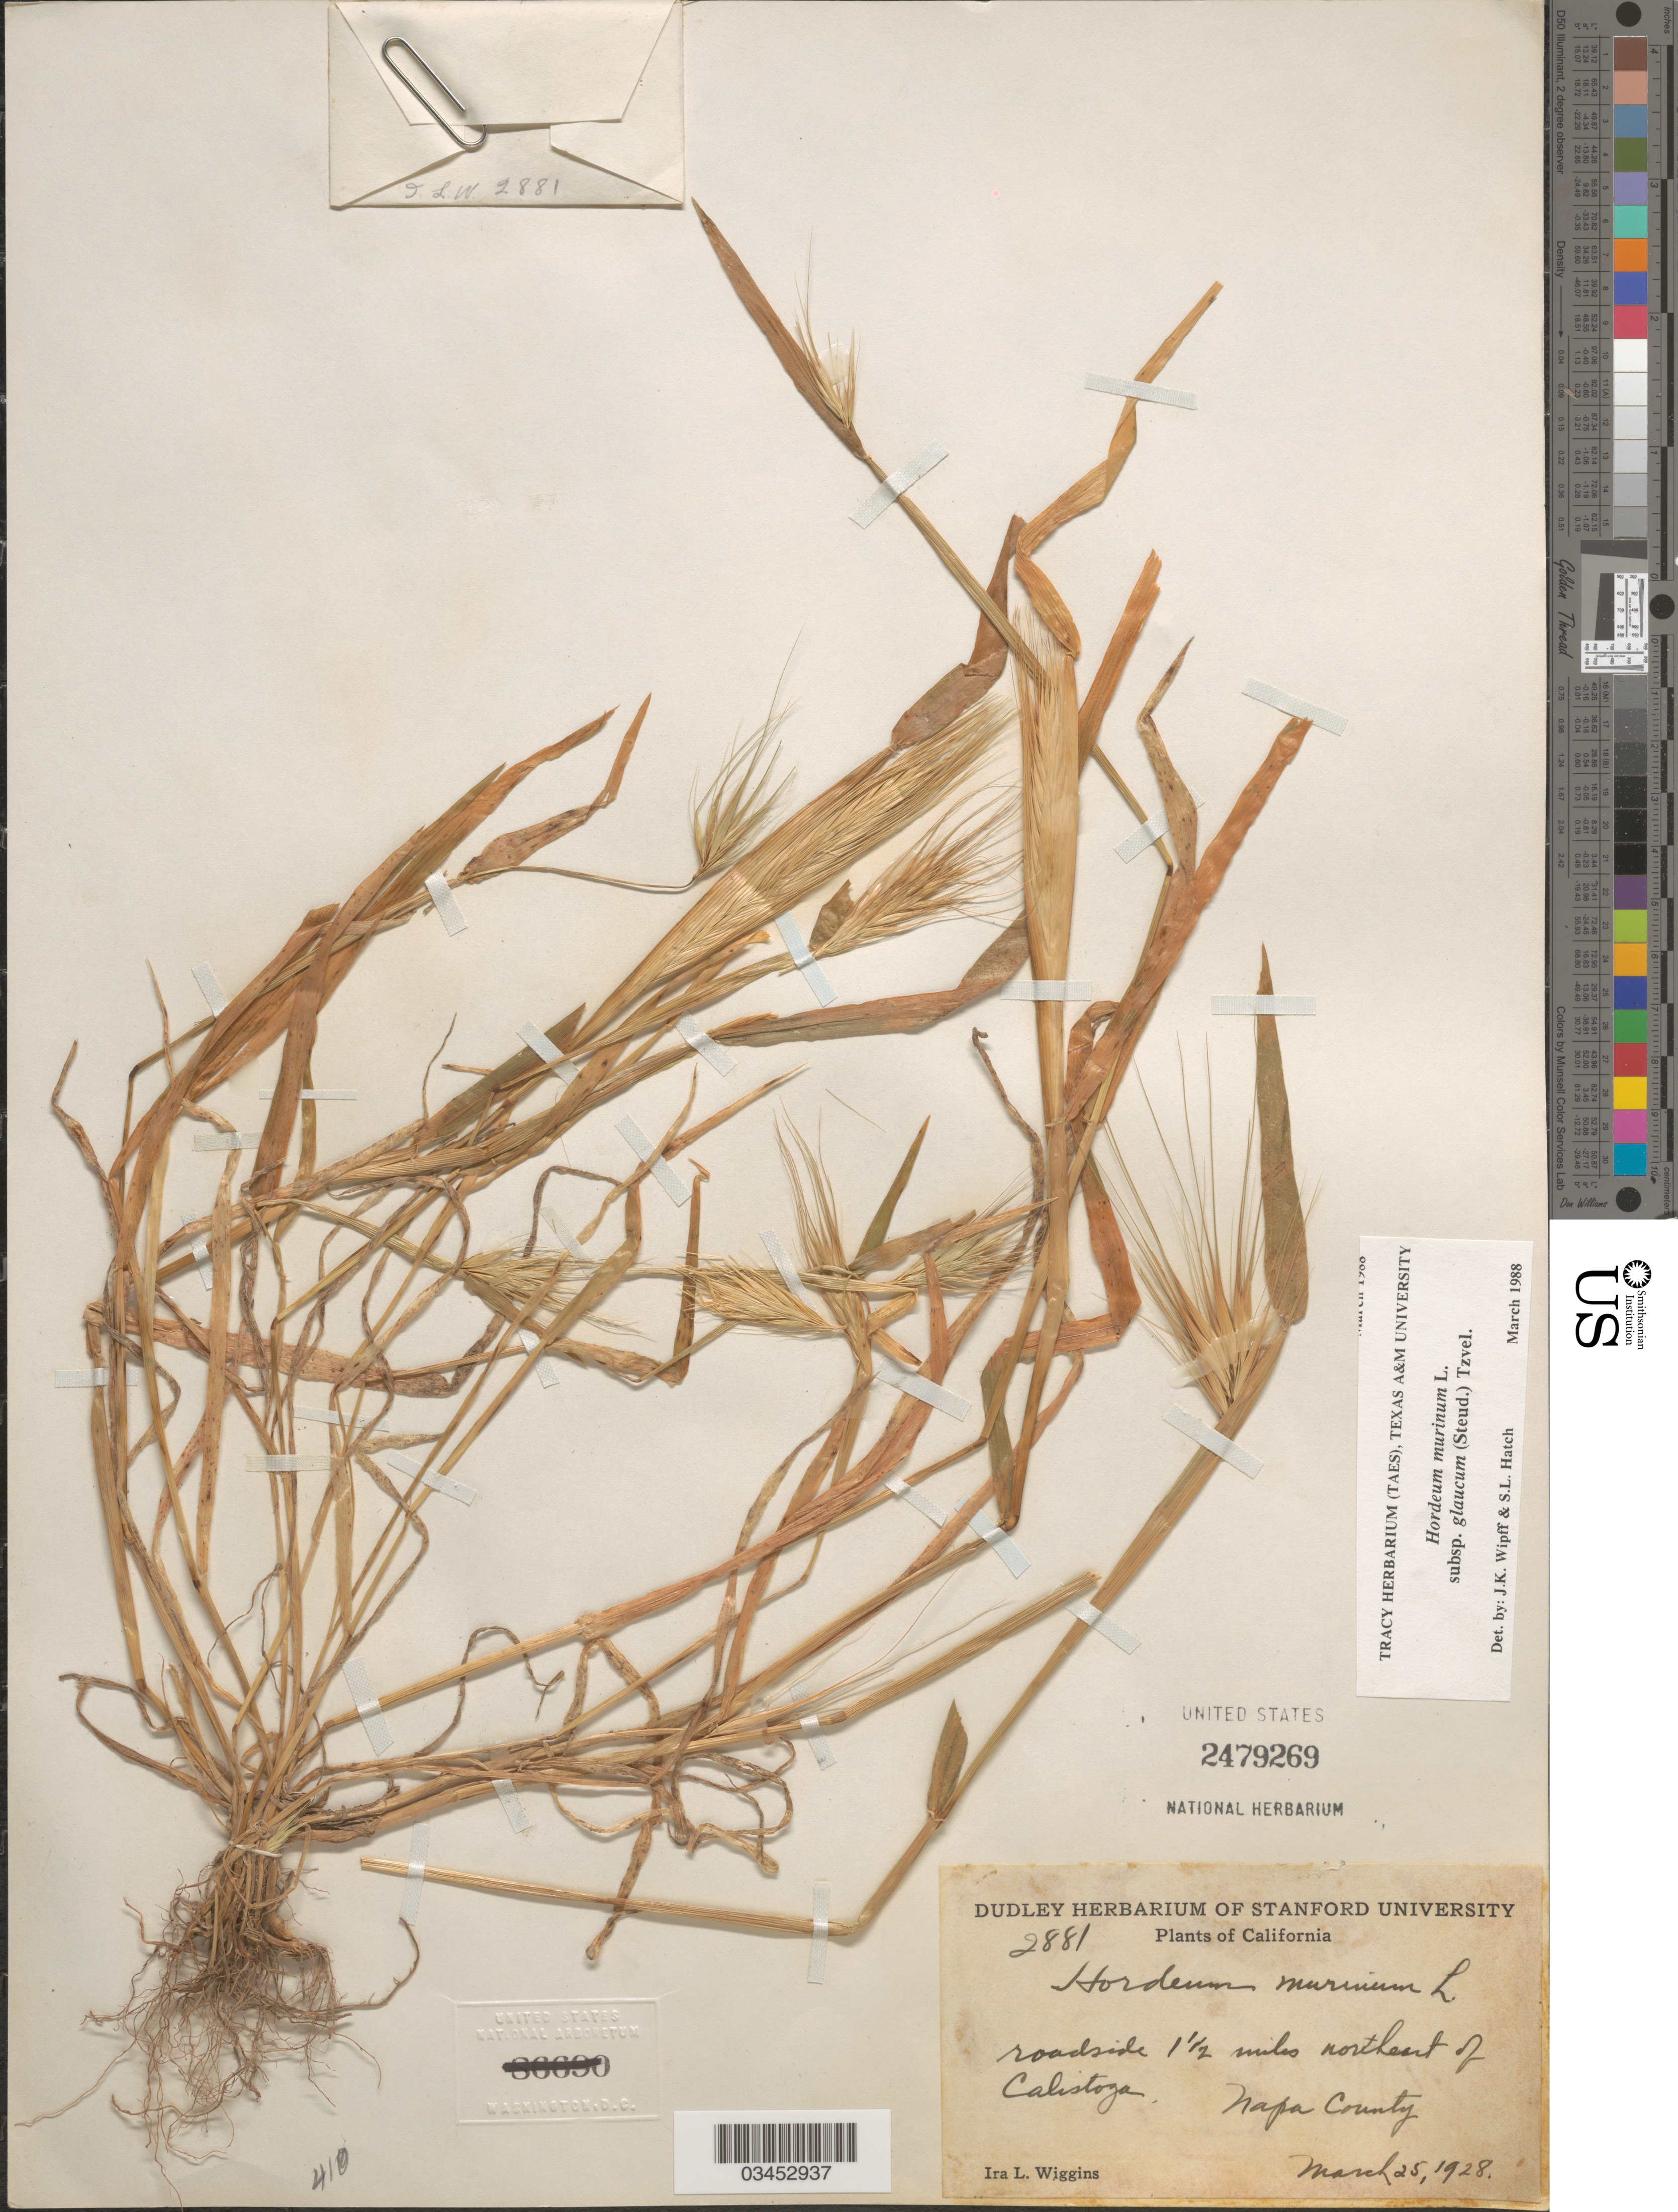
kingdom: Plantae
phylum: Tracheophyta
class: Liliopsida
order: Poales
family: Poaceae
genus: Hordeum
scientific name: Hordeum murinum subsp. glaucum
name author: (Steud.) Tzvelev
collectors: I. L. Wiggins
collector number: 2881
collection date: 1928-03-25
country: United States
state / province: California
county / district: Napa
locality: Roadside 1½ miles northeast of Calistoga. Napa County.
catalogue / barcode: US 2479269